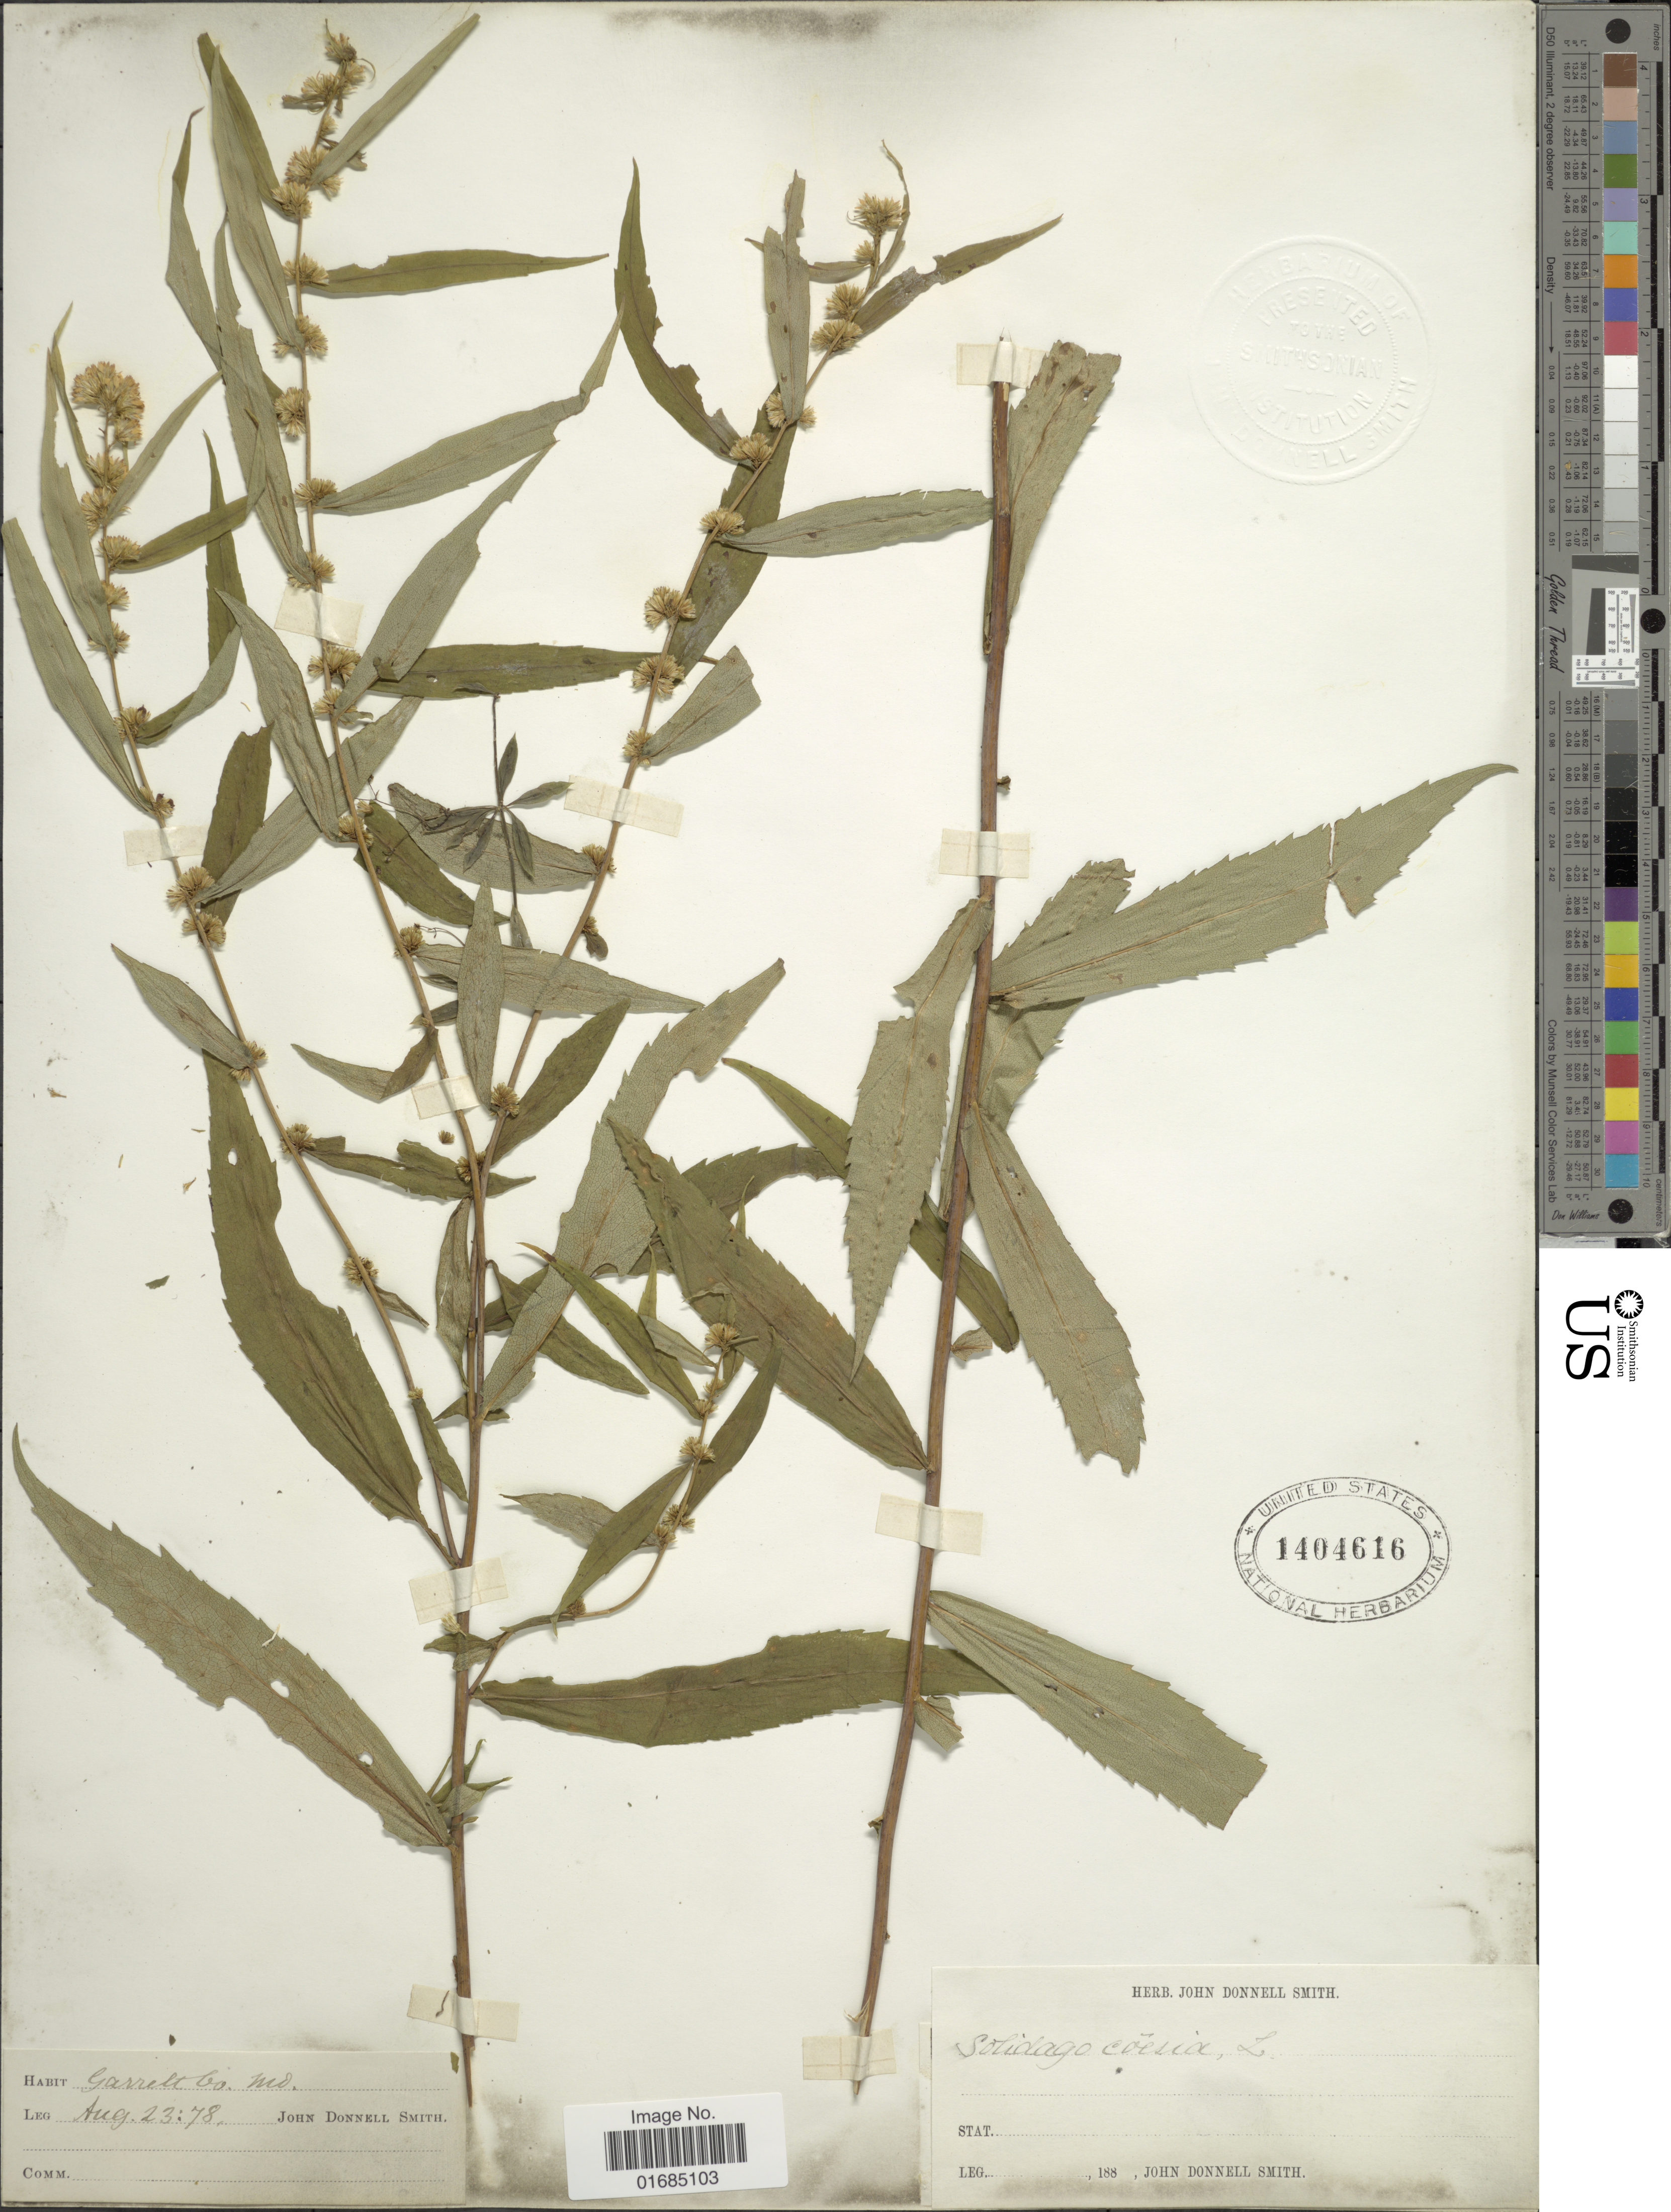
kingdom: Plantae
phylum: Tracheophyta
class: Magnoliopsida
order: Asterales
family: Asteraceae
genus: Solidago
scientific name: Solidago caesia var. caesia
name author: L.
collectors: J. Donnell Smith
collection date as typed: Transcribed d/m/y: 23/8/78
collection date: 1878-08-23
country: United States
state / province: Maryland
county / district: Garrett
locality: Garrett Co. Md.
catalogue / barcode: US 1404616